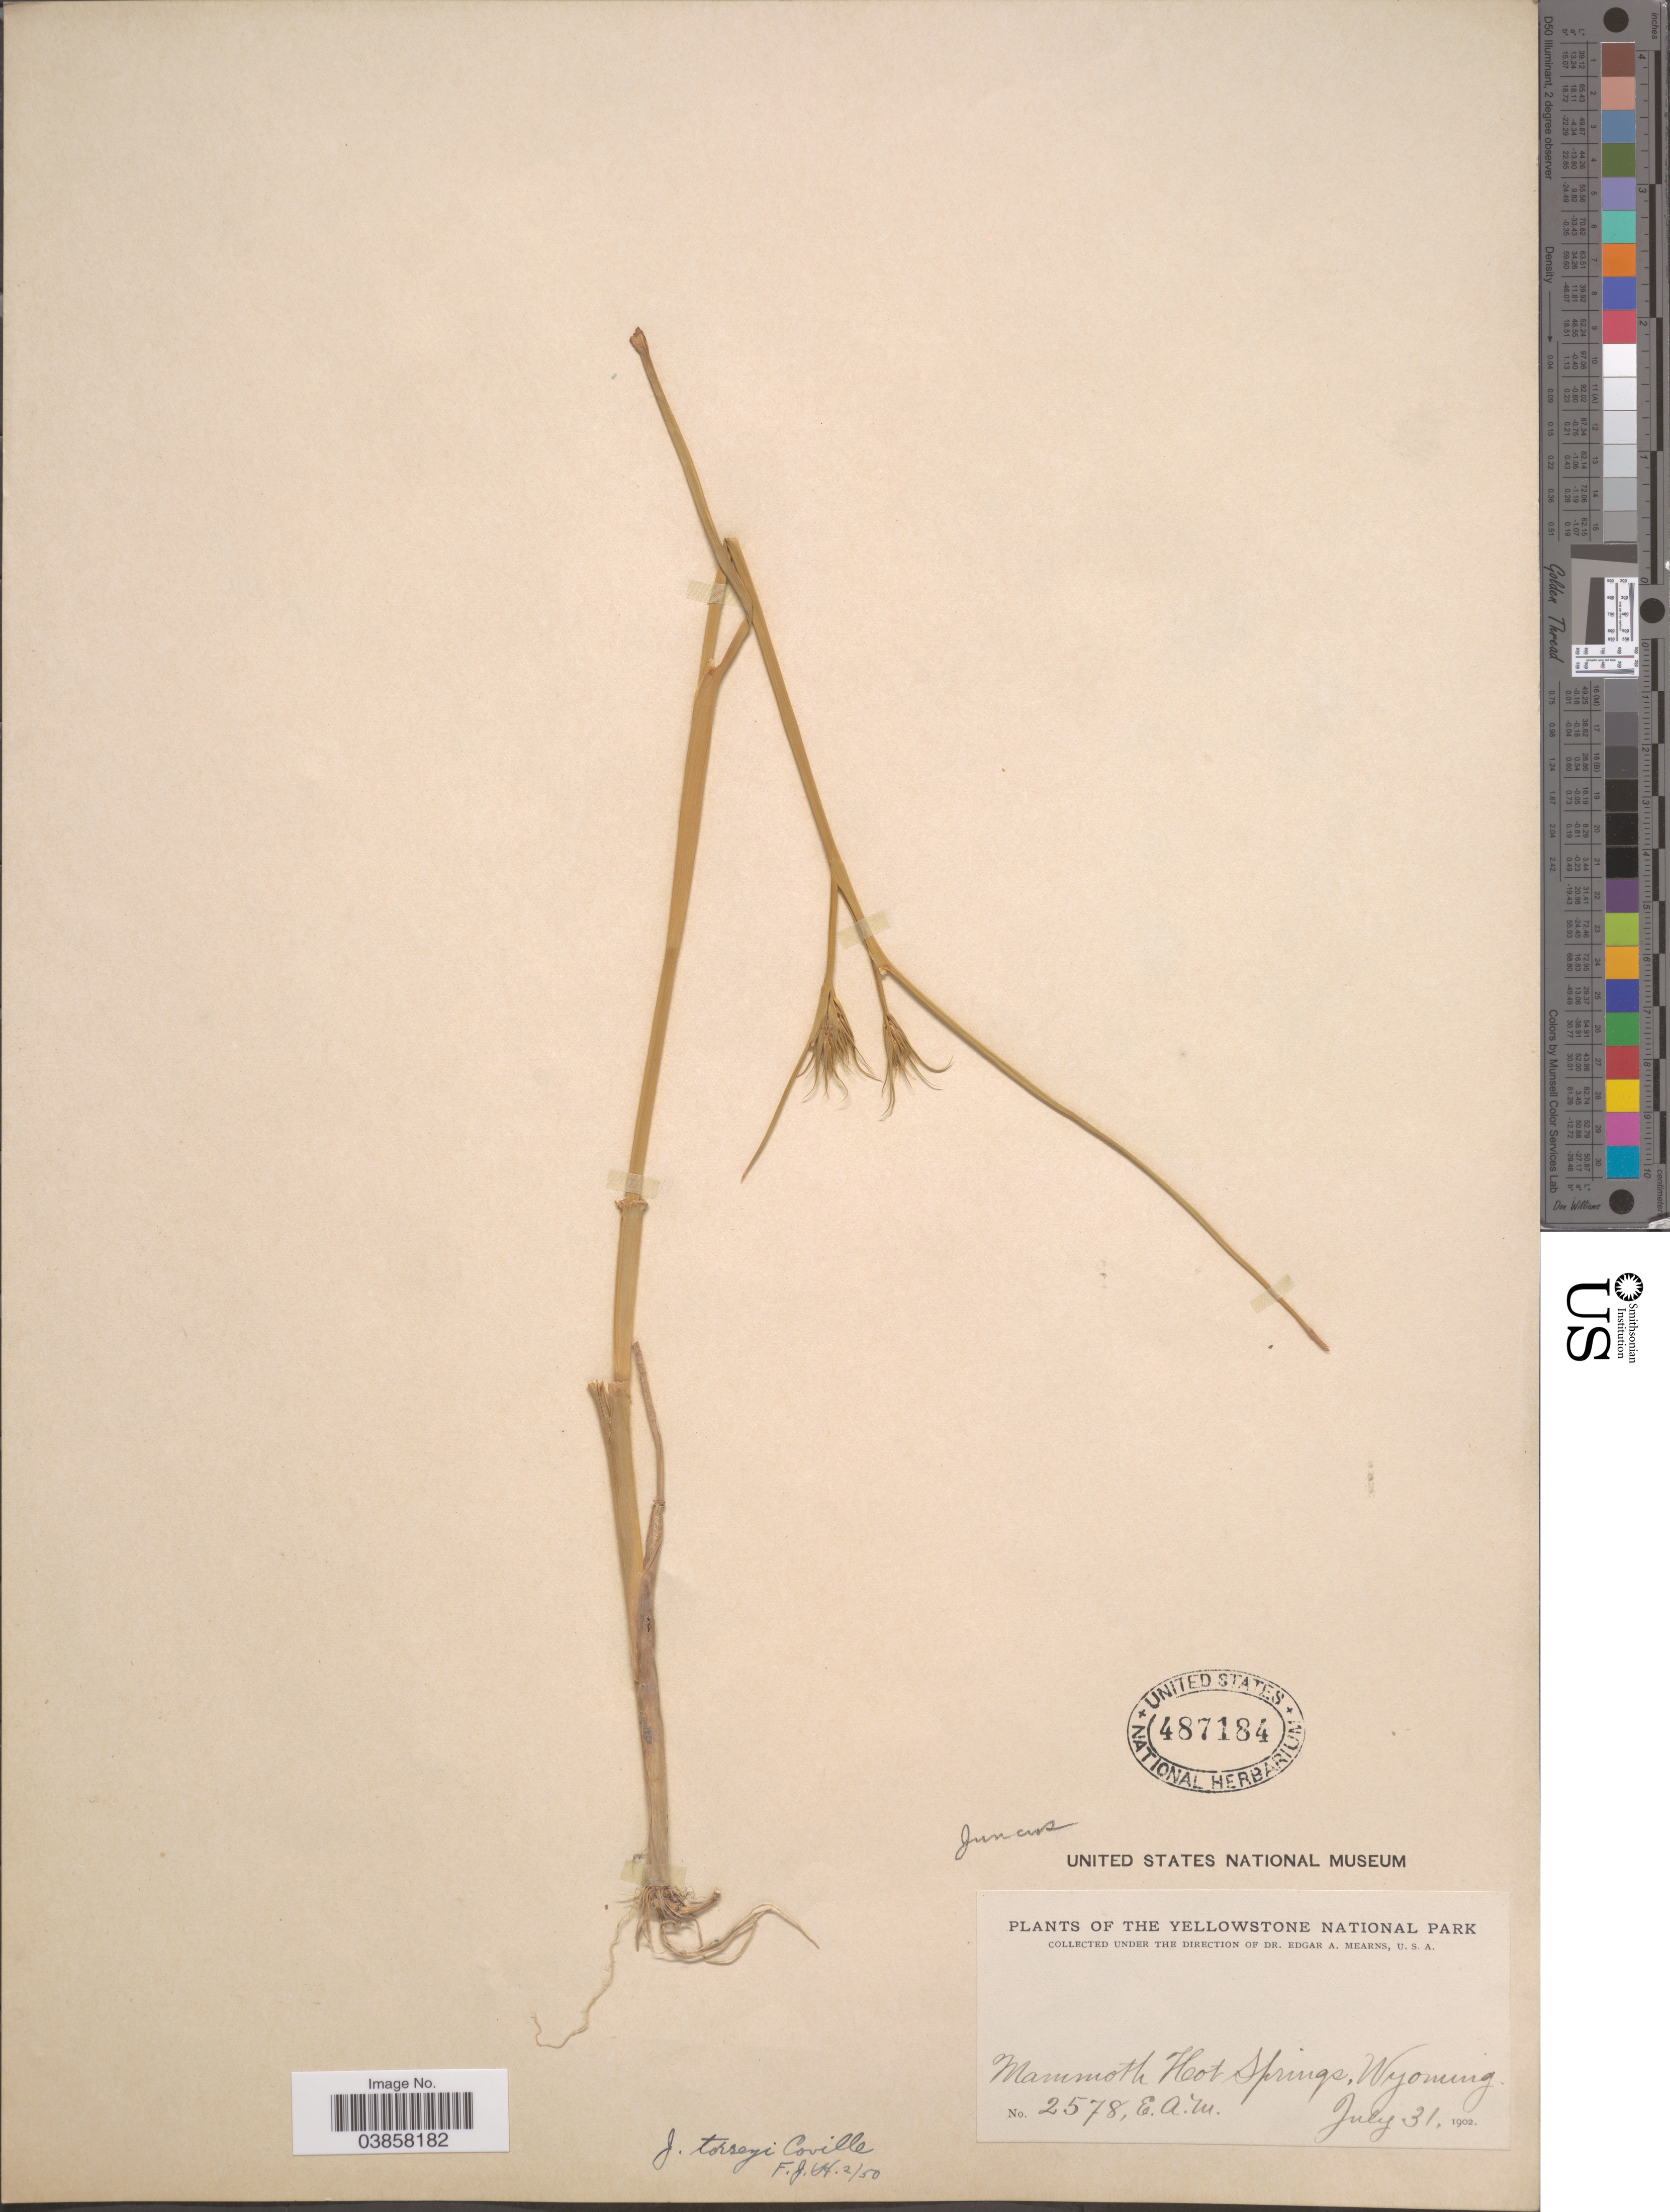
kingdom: Plantae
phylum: Tracheophyta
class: Liliopsida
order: Poales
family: Juncaceae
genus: Juncus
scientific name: Juncus torreyi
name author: Coville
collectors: E. A. Mearns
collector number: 2578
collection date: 1902-07-31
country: United States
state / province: Wyoming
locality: The Yellowstone National Park. Mammoth Hot Springs.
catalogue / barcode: US 487184